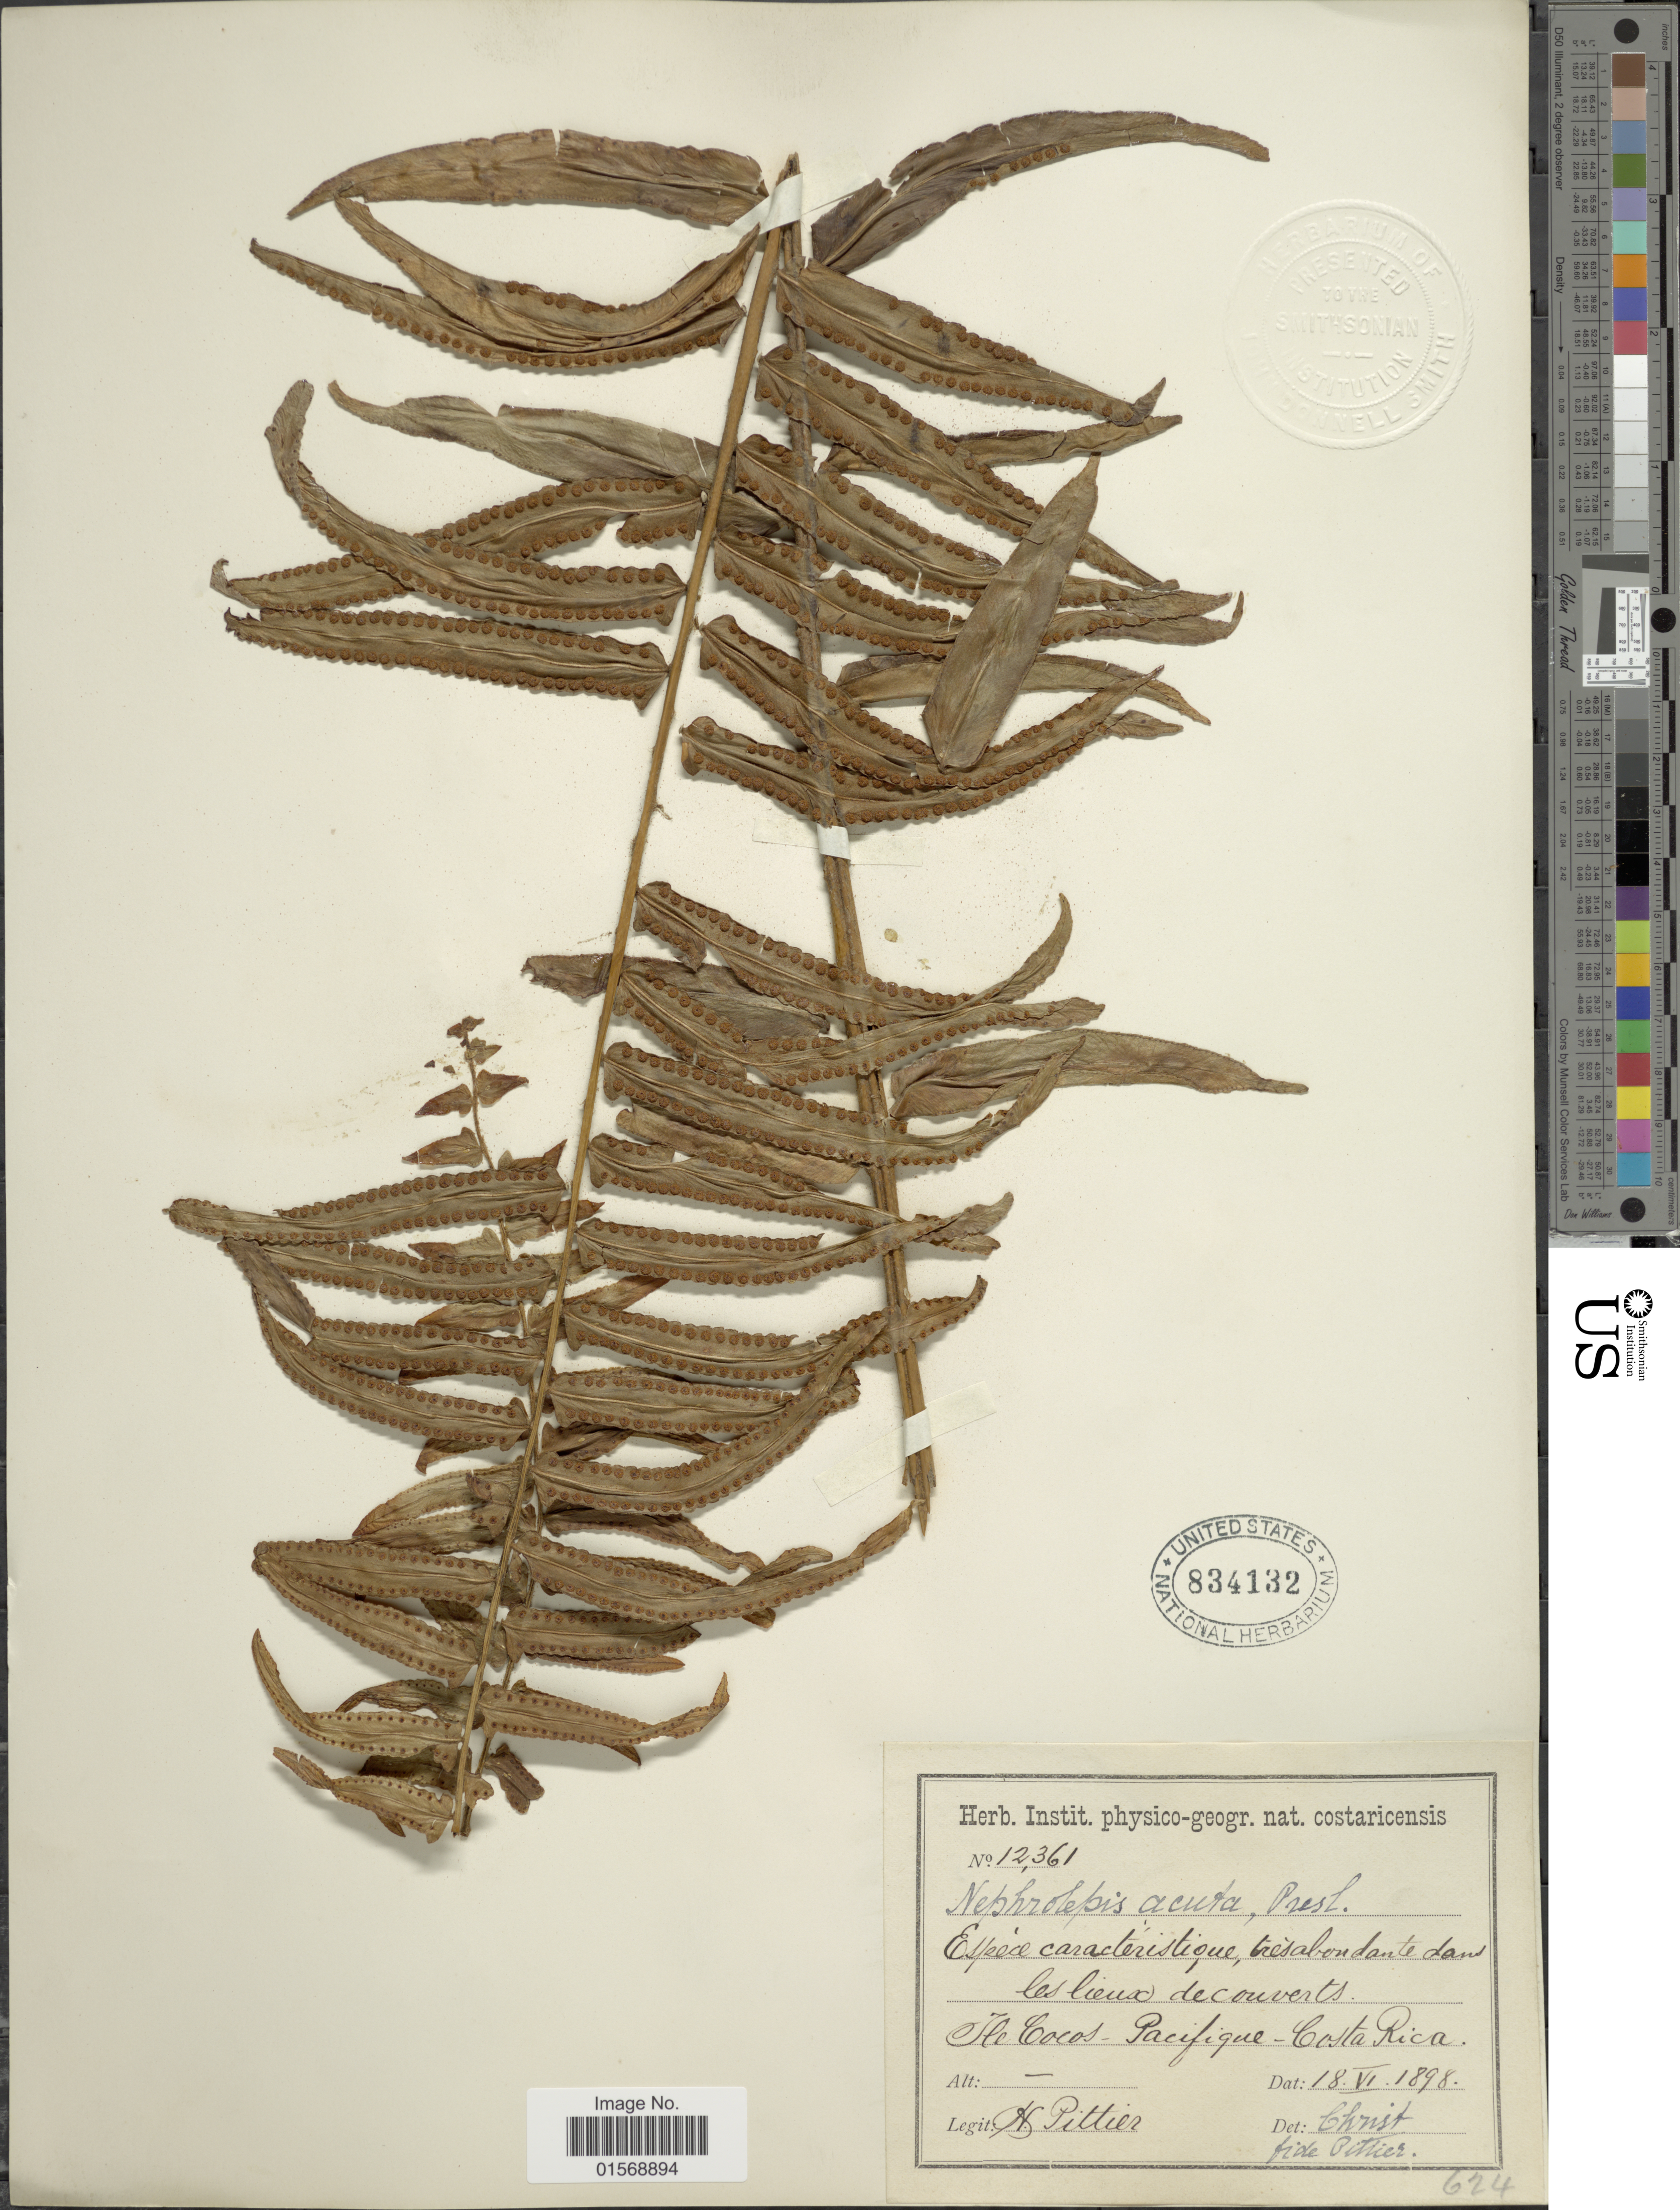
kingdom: Plantae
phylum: Tracheophyta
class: Polypodiopsida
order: Polypodiales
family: Nephrolepidaceae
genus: Nephrolepis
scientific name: Nephrolepis biserrata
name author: (Sw.) Schott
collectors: H. F. Pittier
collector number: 12361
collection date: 1898-06-18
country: Costa Rica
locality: Ile Cocos- Pacifique - Costa Rica.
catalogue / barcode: US 834132